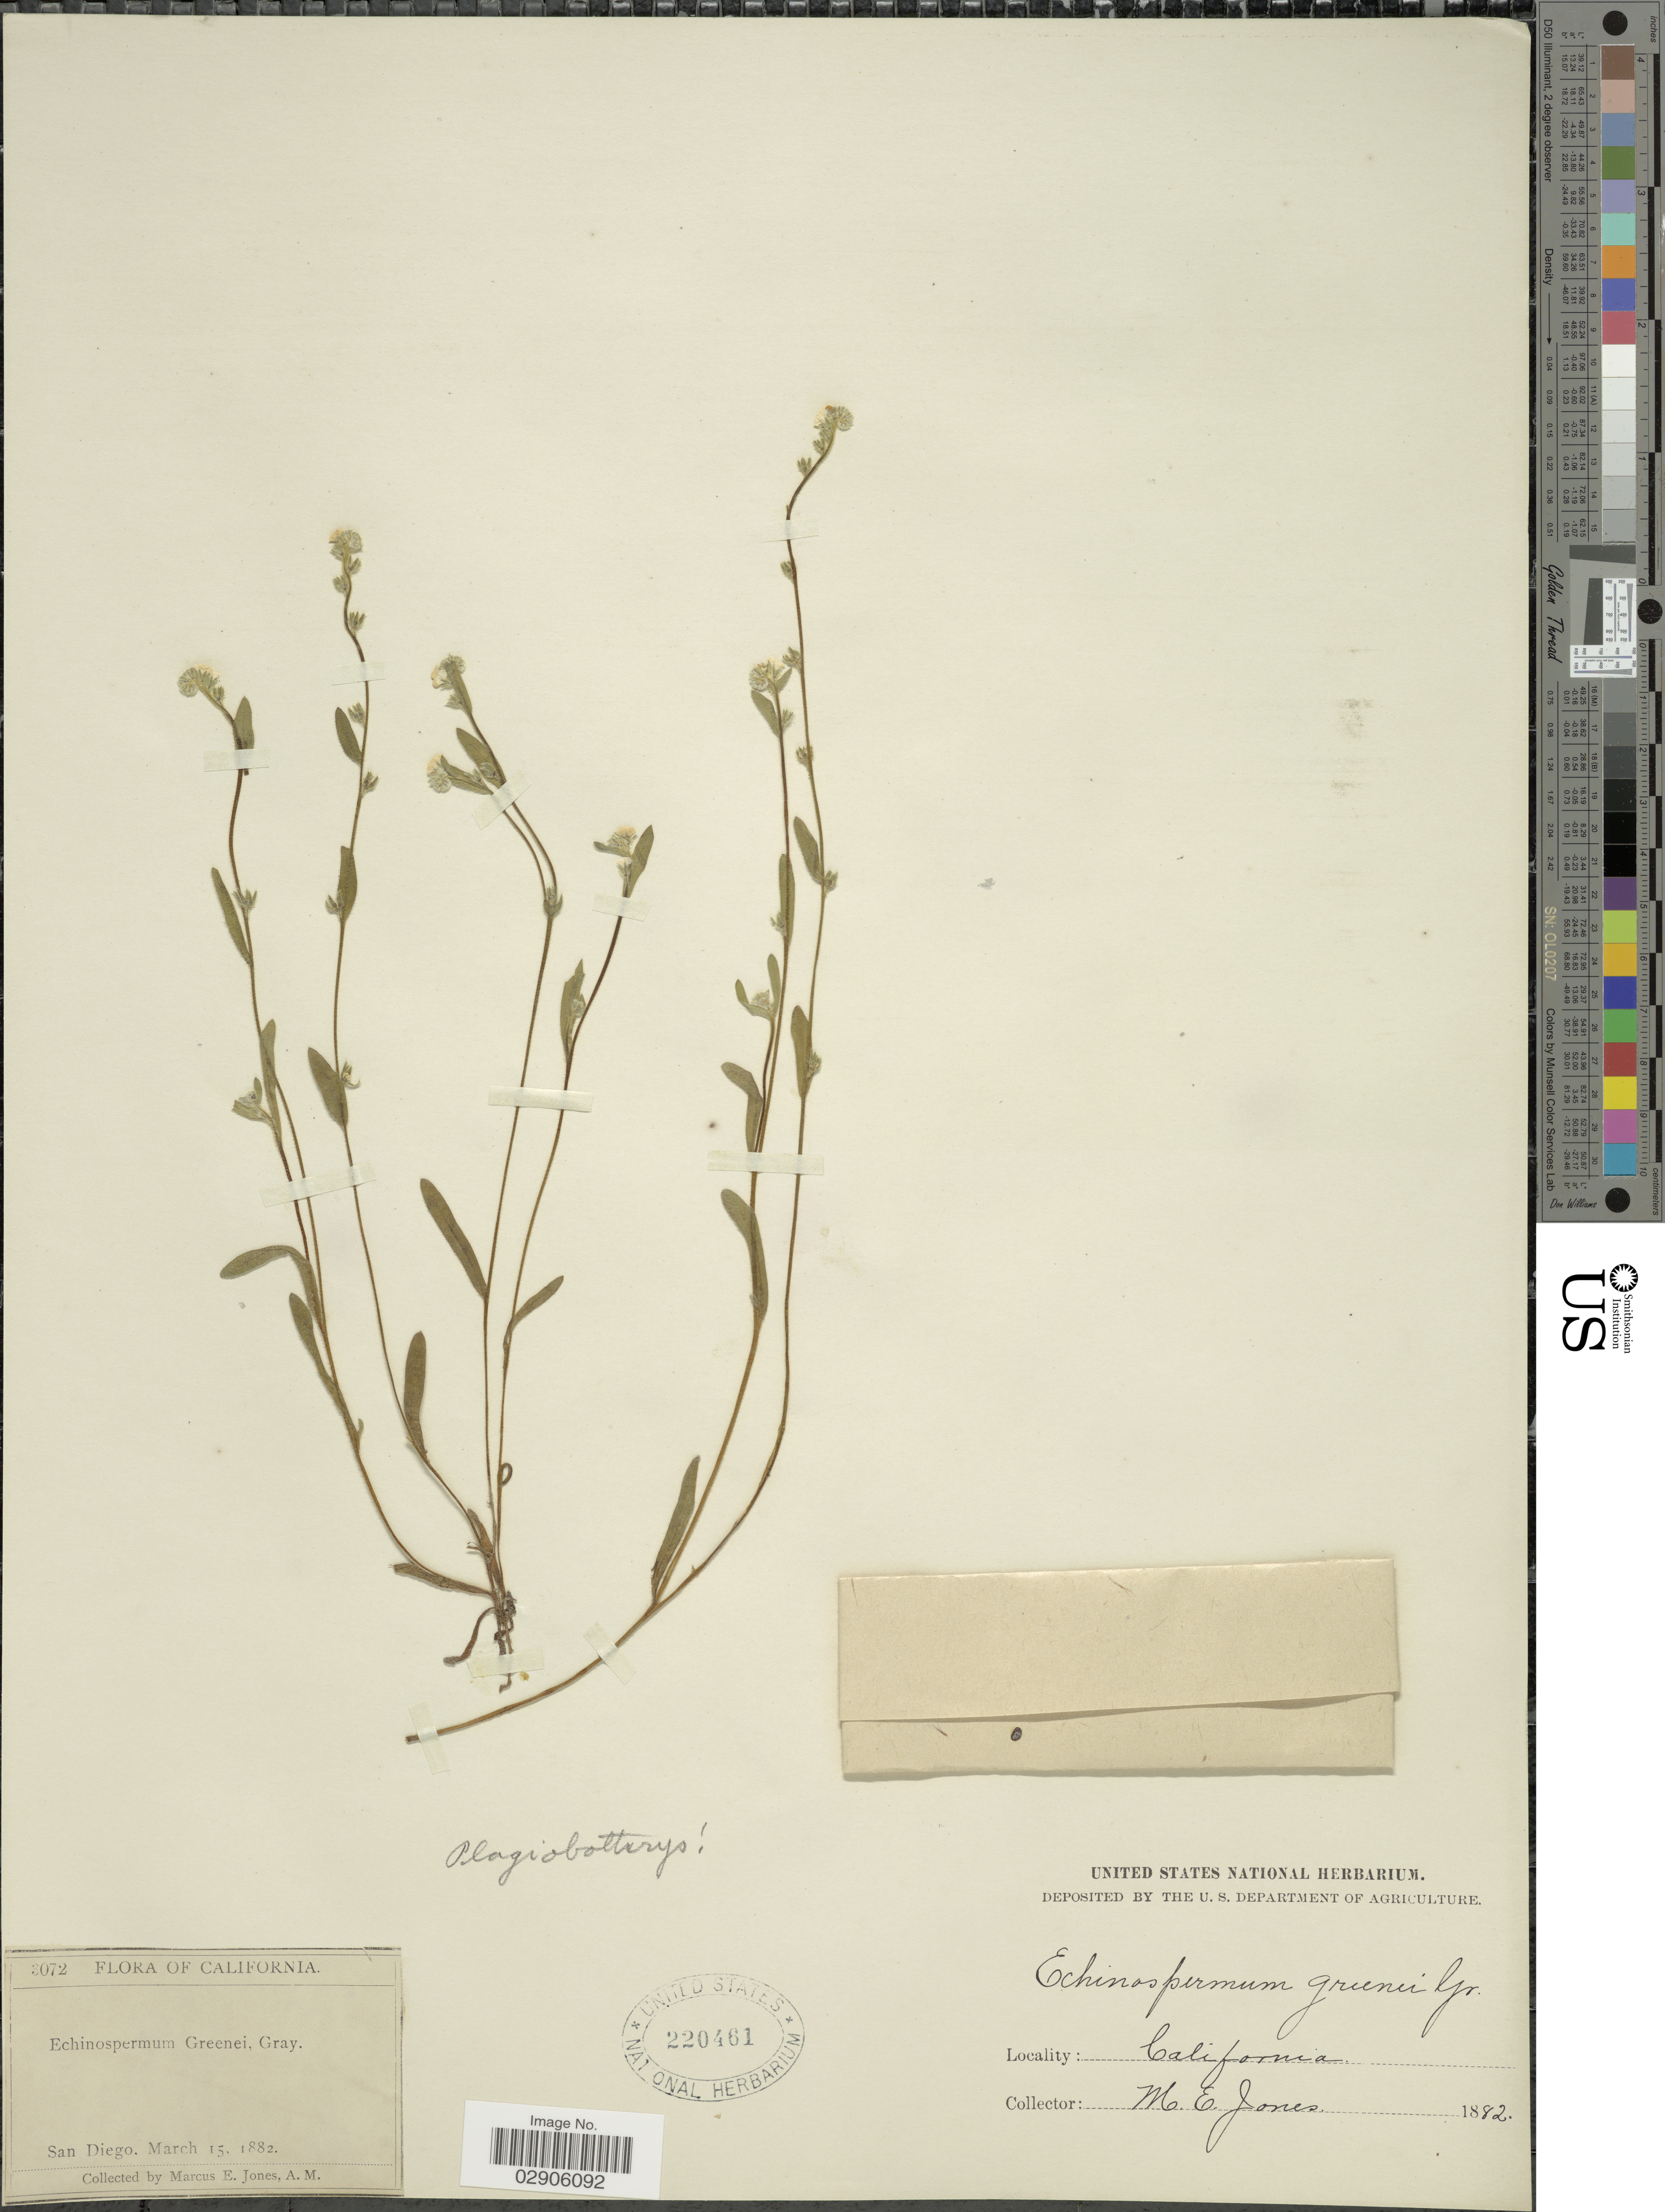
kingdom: Plantae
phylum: Tracheophyta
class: Magnoliopsida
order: Boraginales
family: Boraginaceae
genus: Plagiobothrys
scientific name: Plagiobothrys sp.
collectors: M. E. Jones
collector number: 3072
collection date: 1882-03-15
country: United States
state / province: California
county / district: San Diego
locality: San Diego.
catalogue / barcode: US 220461